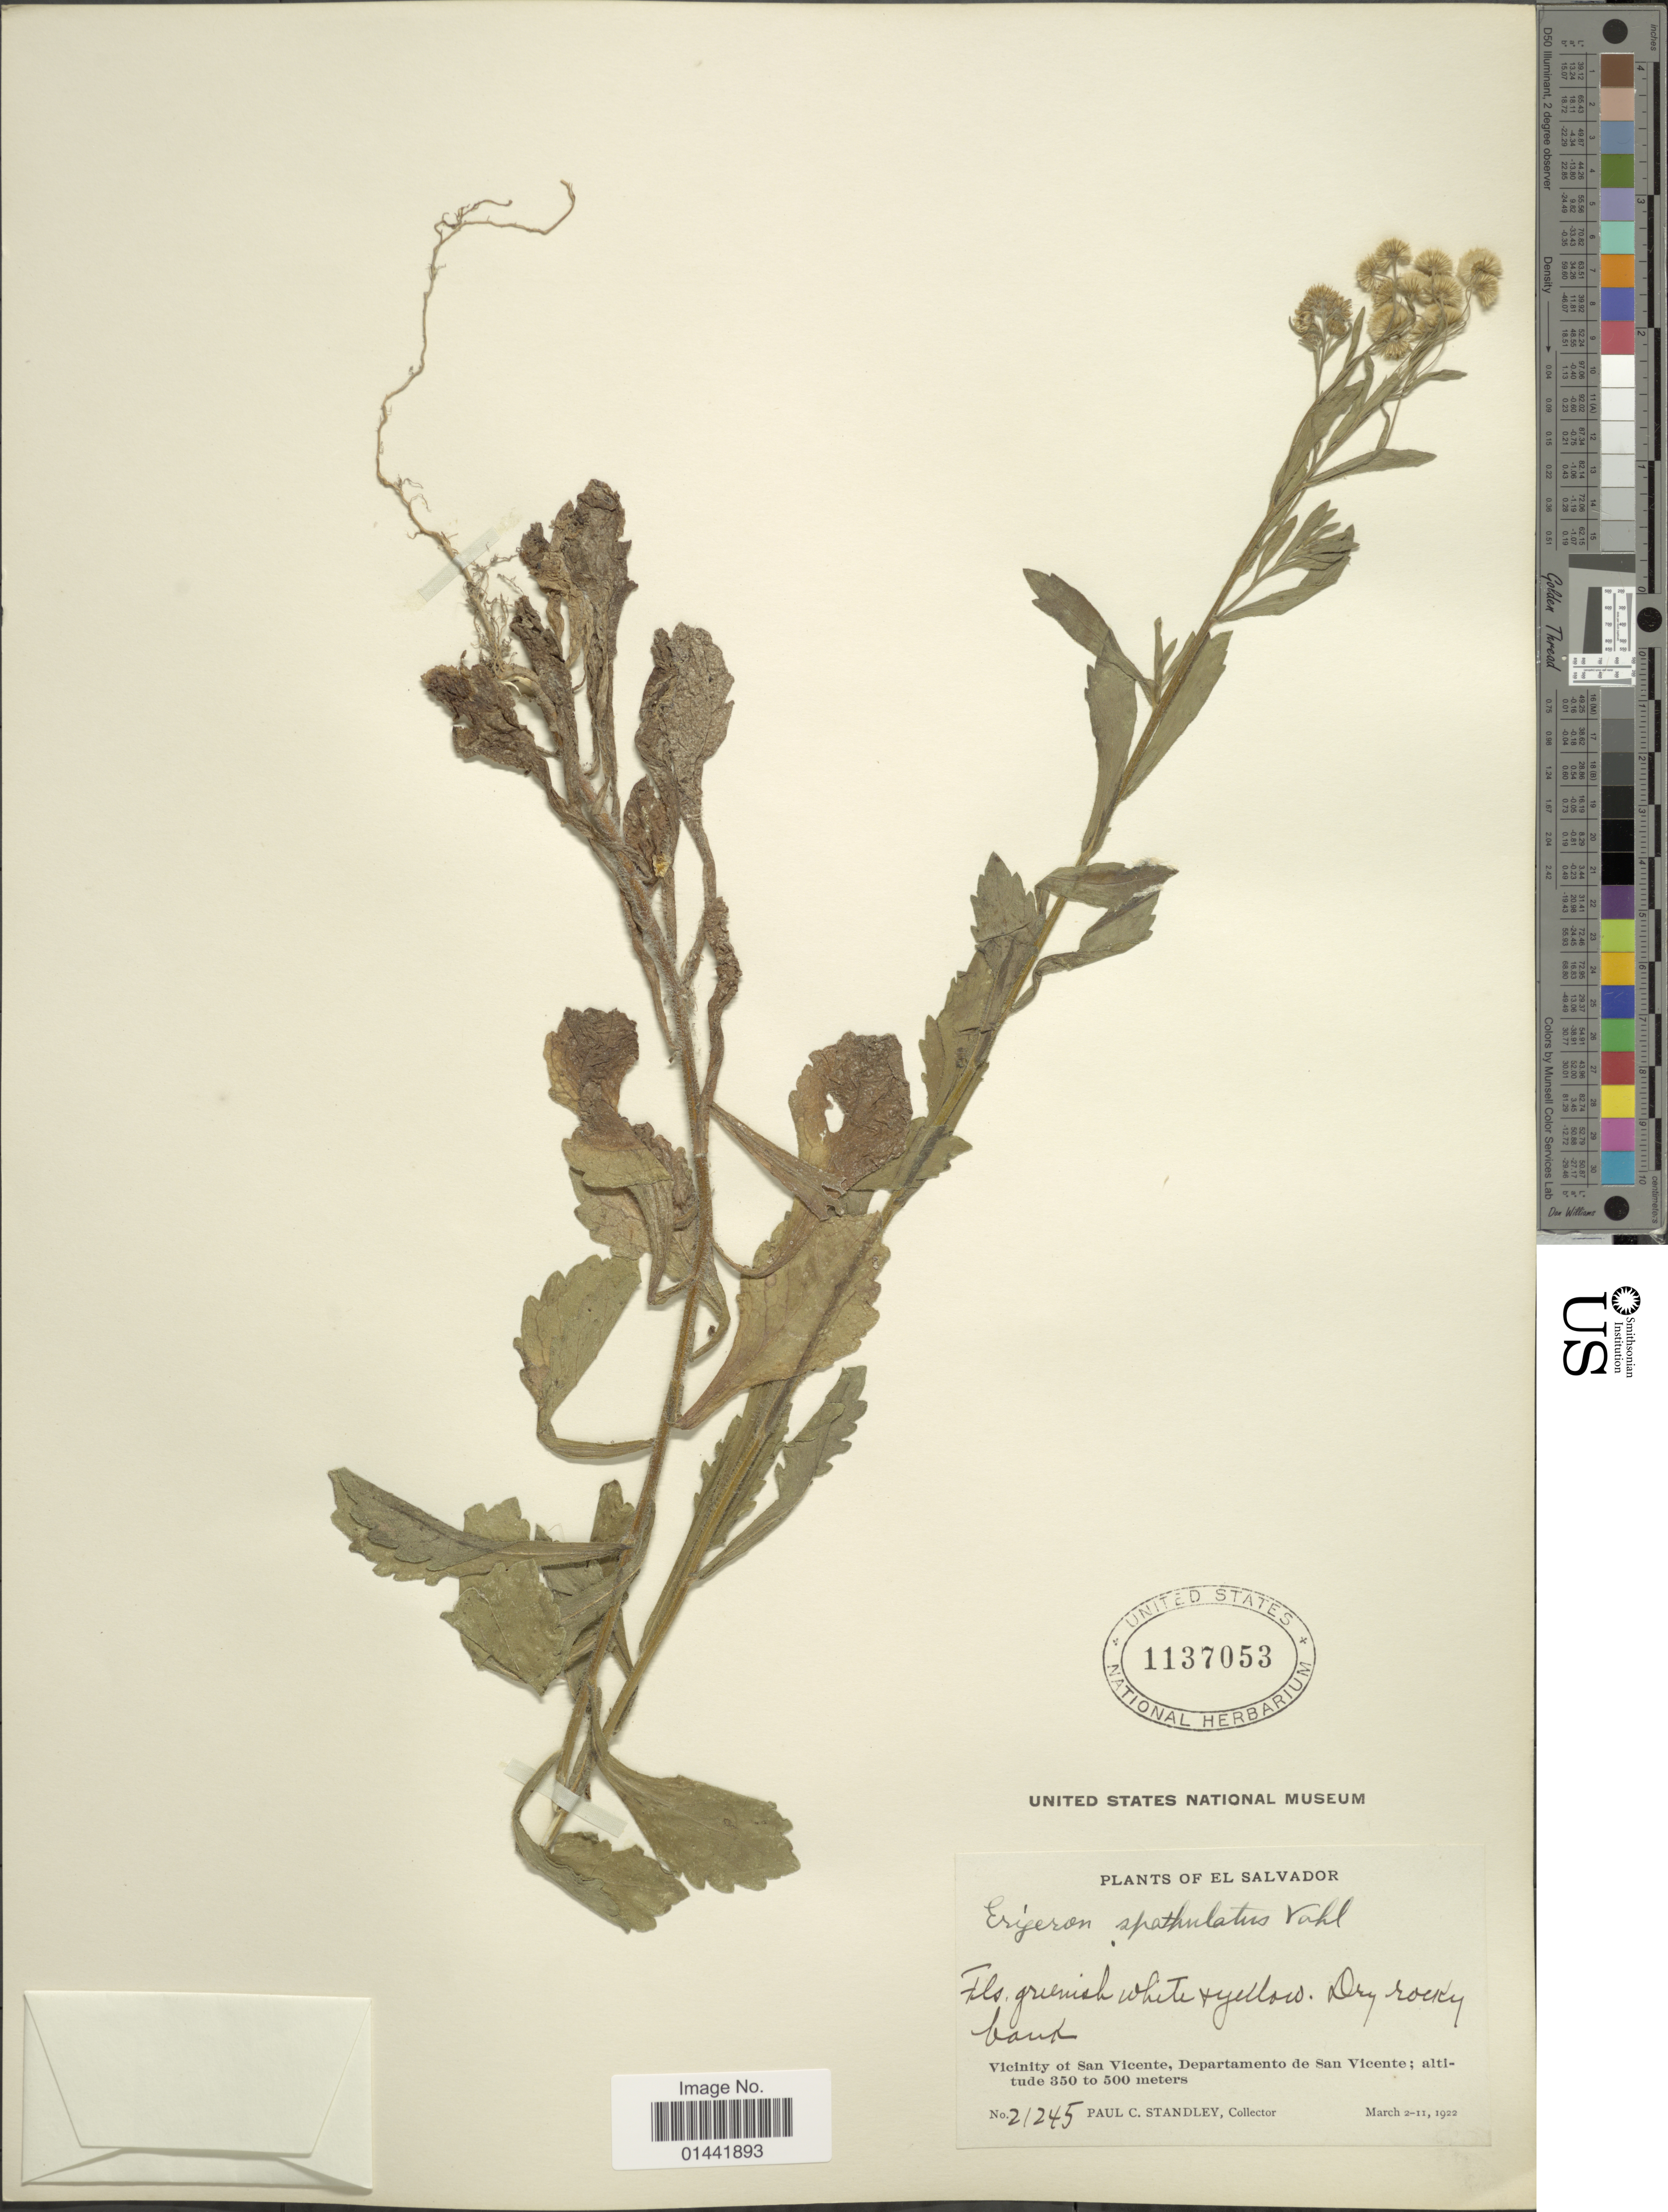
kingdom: Plantae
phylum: Tracheophyta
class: Magnoliopsida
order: Asterales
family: Asteraceae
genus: Erigeron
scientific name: Erigeron spathulatus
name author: Vahl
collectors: P. C. Standley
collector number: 21245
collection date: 1922-03-02/1922-03-11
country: El Salvador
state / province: San Vincente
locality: Dry rocky bank, vicinity of San Vicente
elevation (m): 350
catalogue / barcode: US 1137053